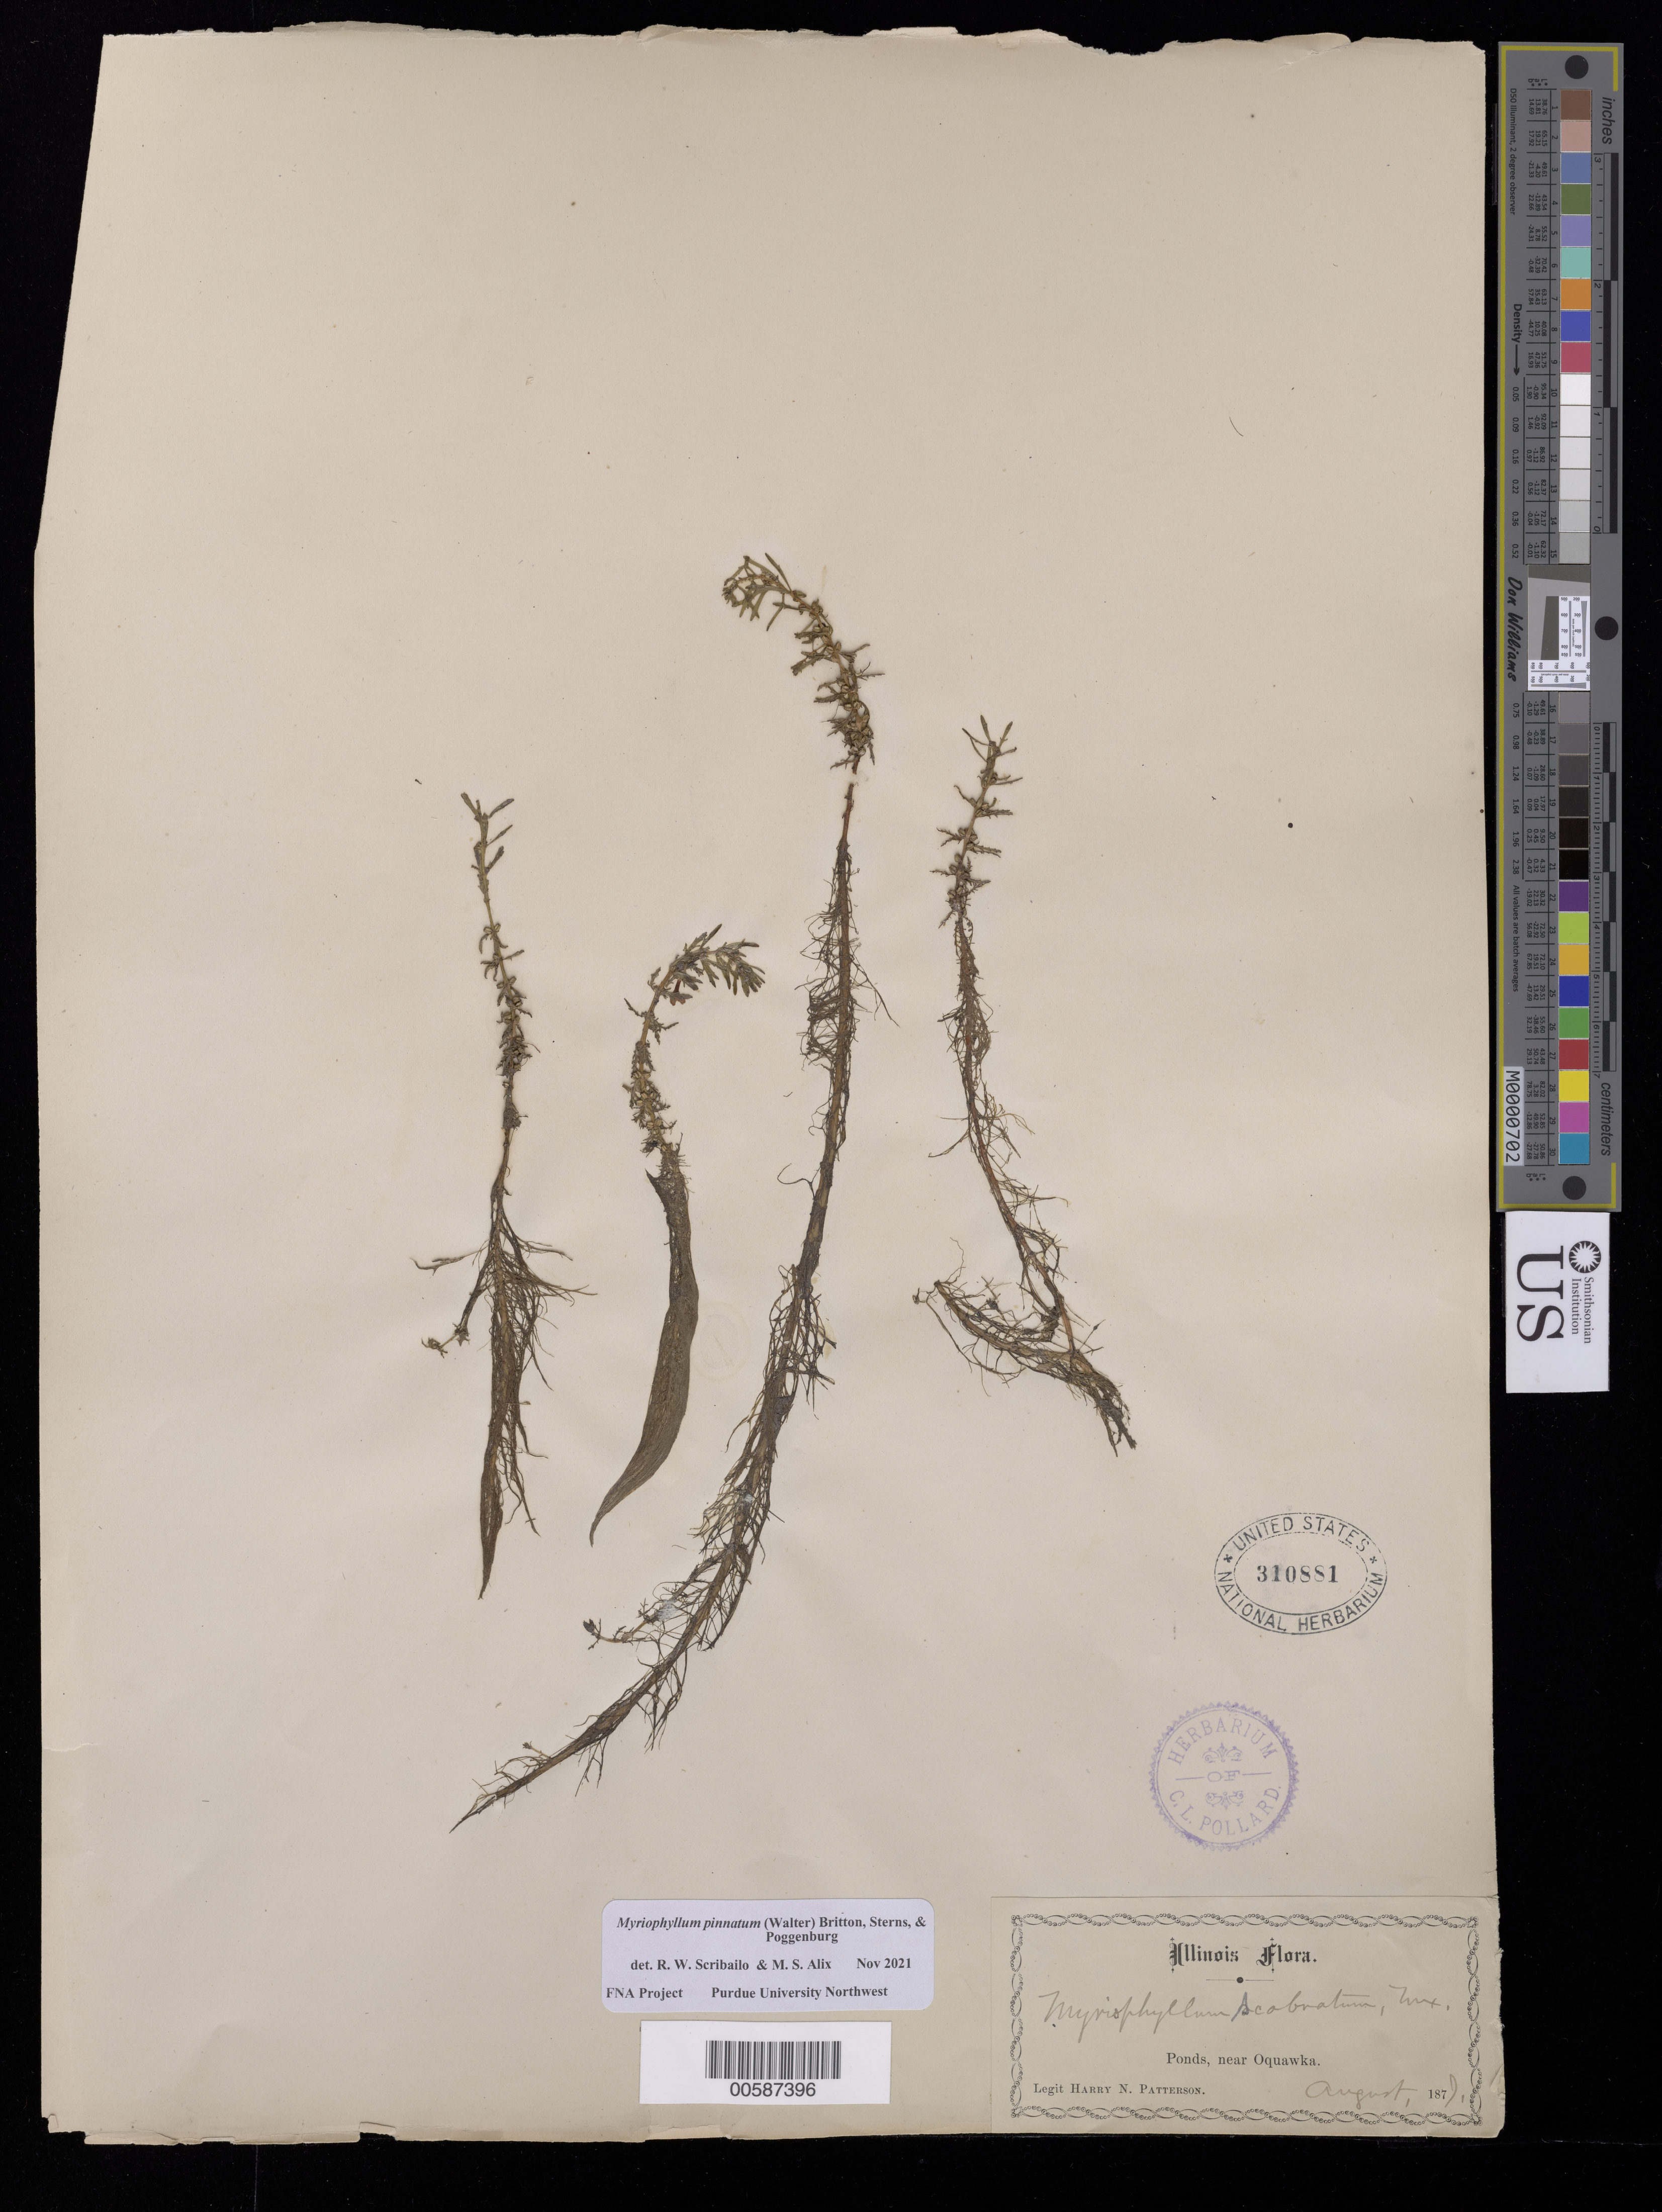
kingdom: Plantae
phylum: Tracheophyta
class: Magnoliopsida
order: Saxifragales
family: Haloragaceae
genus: Myriophyllum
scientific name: Myriophyllum pinnatum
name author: (Walter) Britton, Stearns & Poggenb.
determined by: Scribailo, R. W.; Alix, M. S.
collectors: H. N. Patterson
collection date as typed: Aug 1879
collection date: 1879-08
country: United States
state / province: Illinois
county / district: Henderson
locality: Oquawka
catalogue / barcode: US 310881